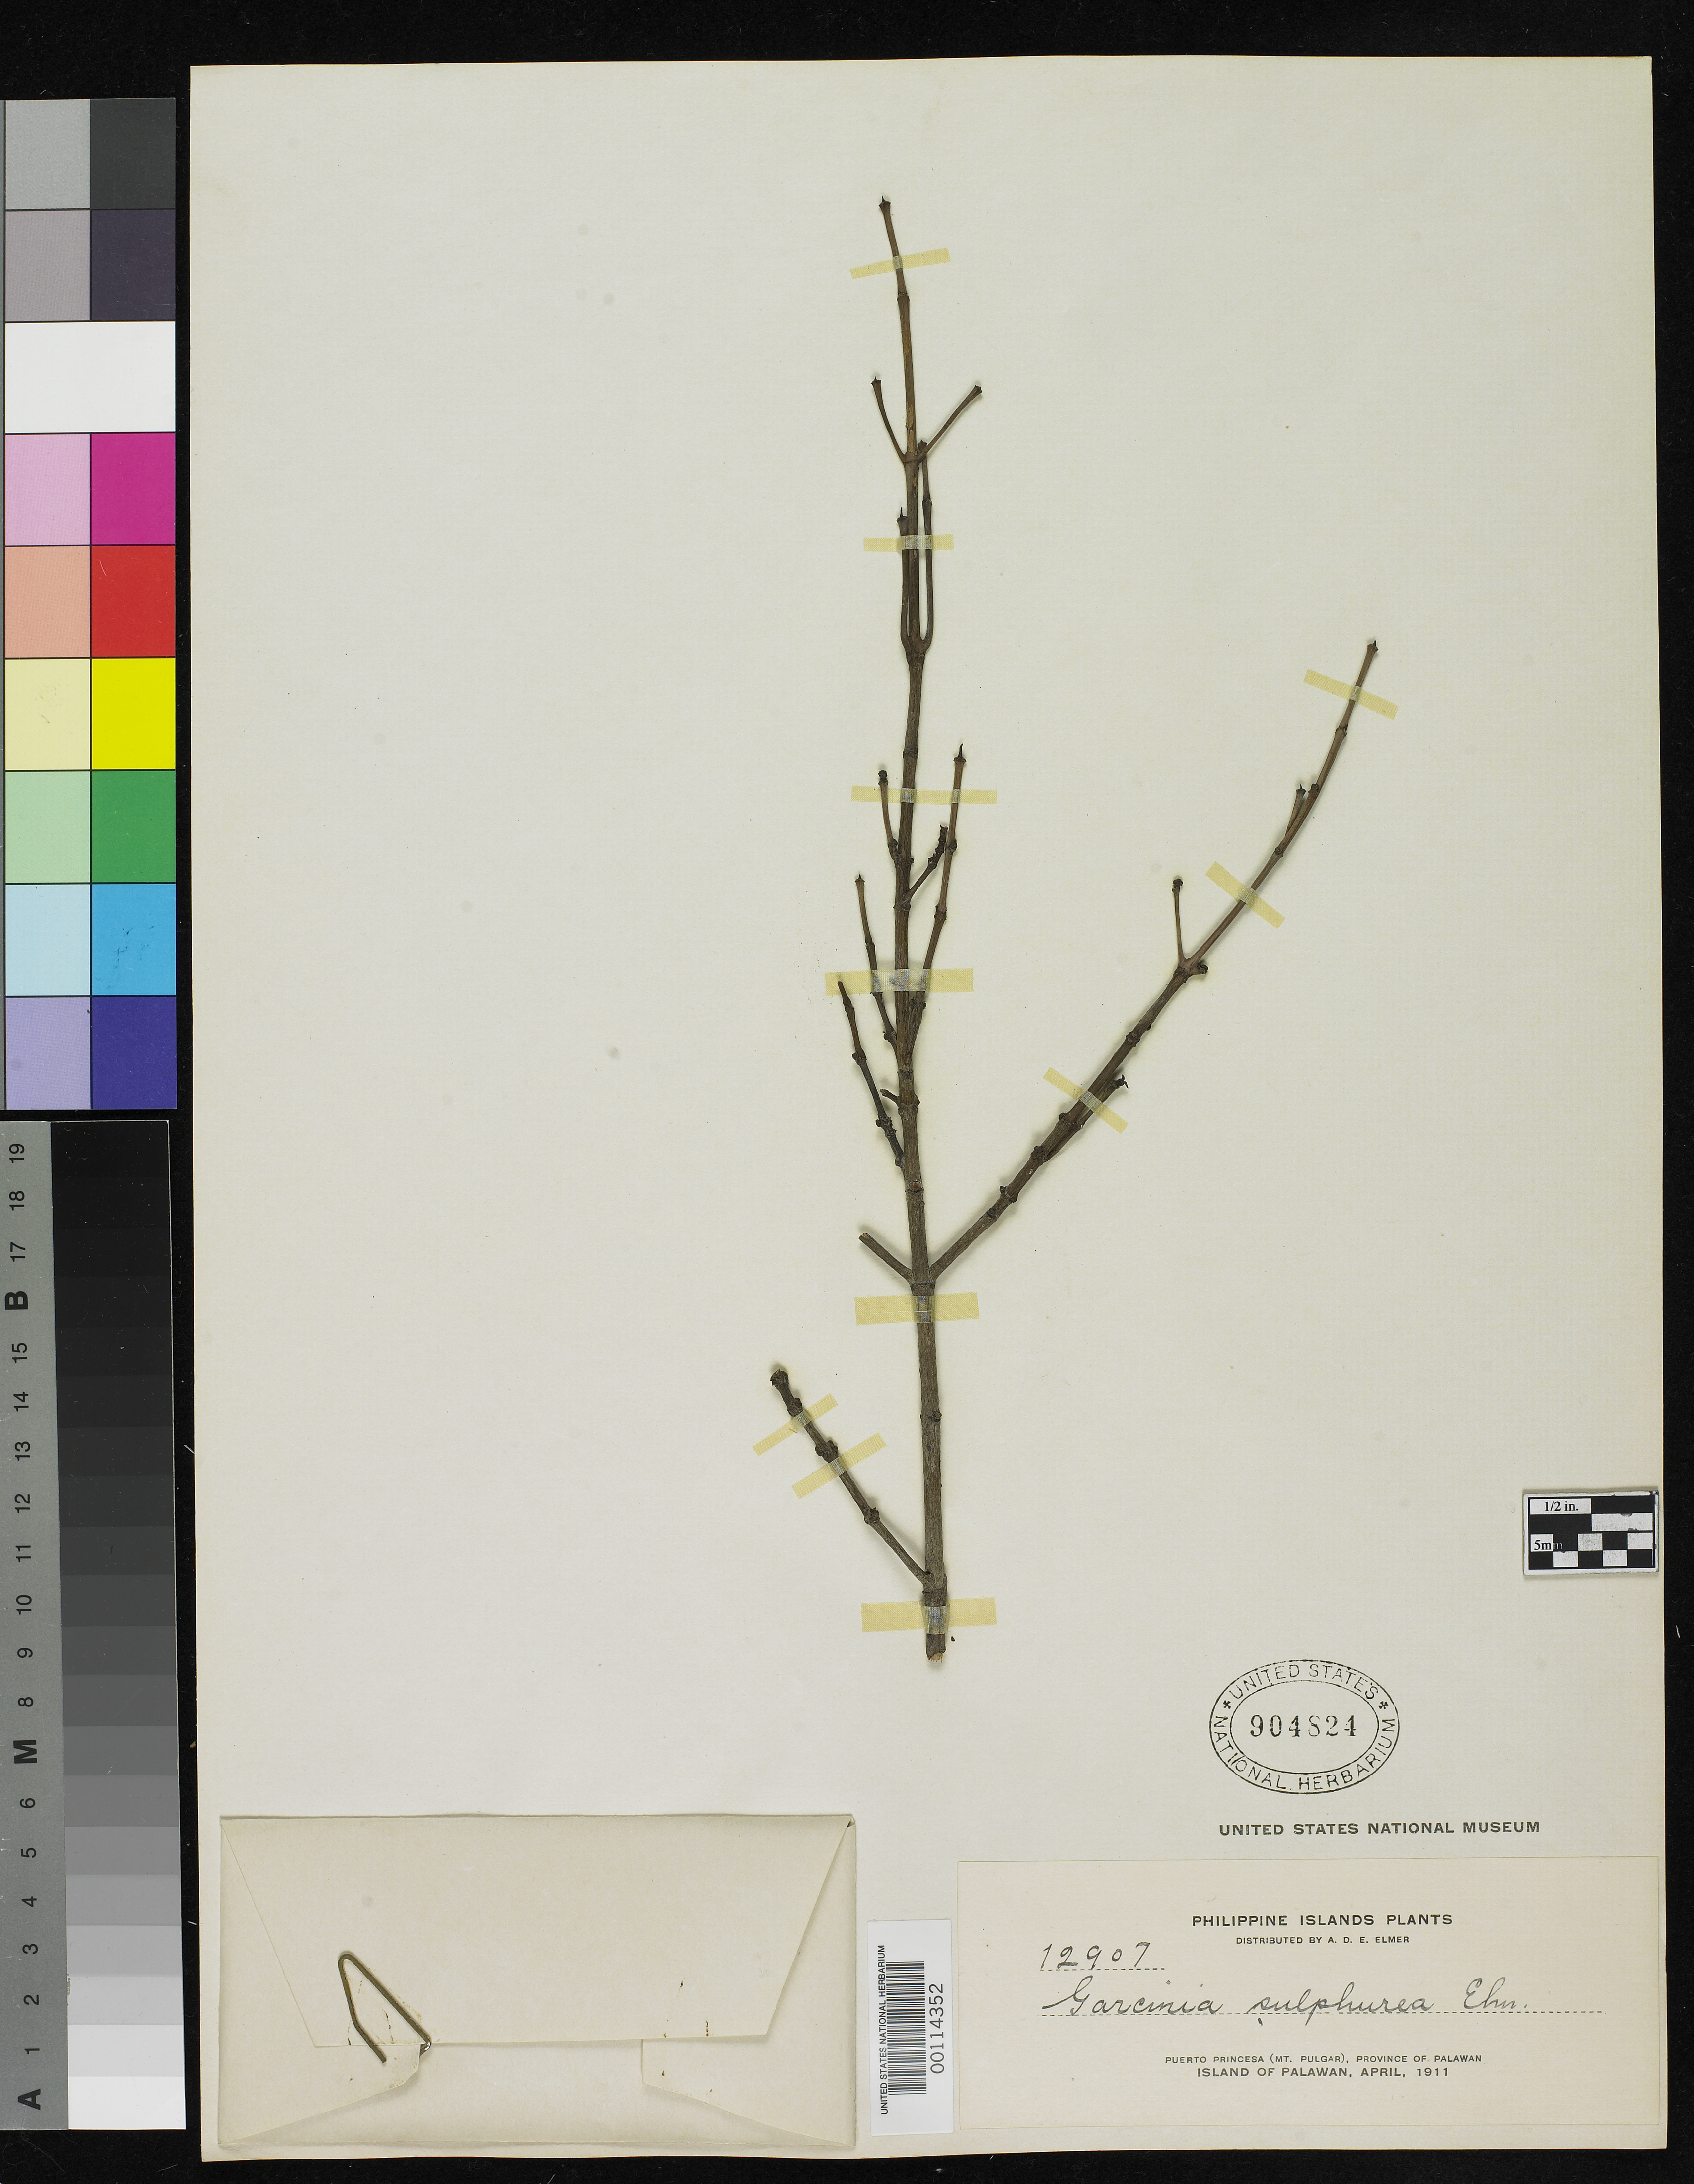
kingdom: Plantae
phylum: Tracheophyta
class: Magnoliopsida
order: Malpighiales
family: Clusiaceae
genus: Garcinia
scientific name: Garcinia sulphurea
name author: Elmer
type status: Isotype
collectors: A. D. E. Elmer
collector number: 12907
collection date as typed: Apr 1911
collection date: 1911-04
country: Philippines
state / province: Mimaropa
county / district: Palawan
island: Palawan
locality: Puerto Princesca, Mt. Pulgar.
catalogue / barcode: US 904824